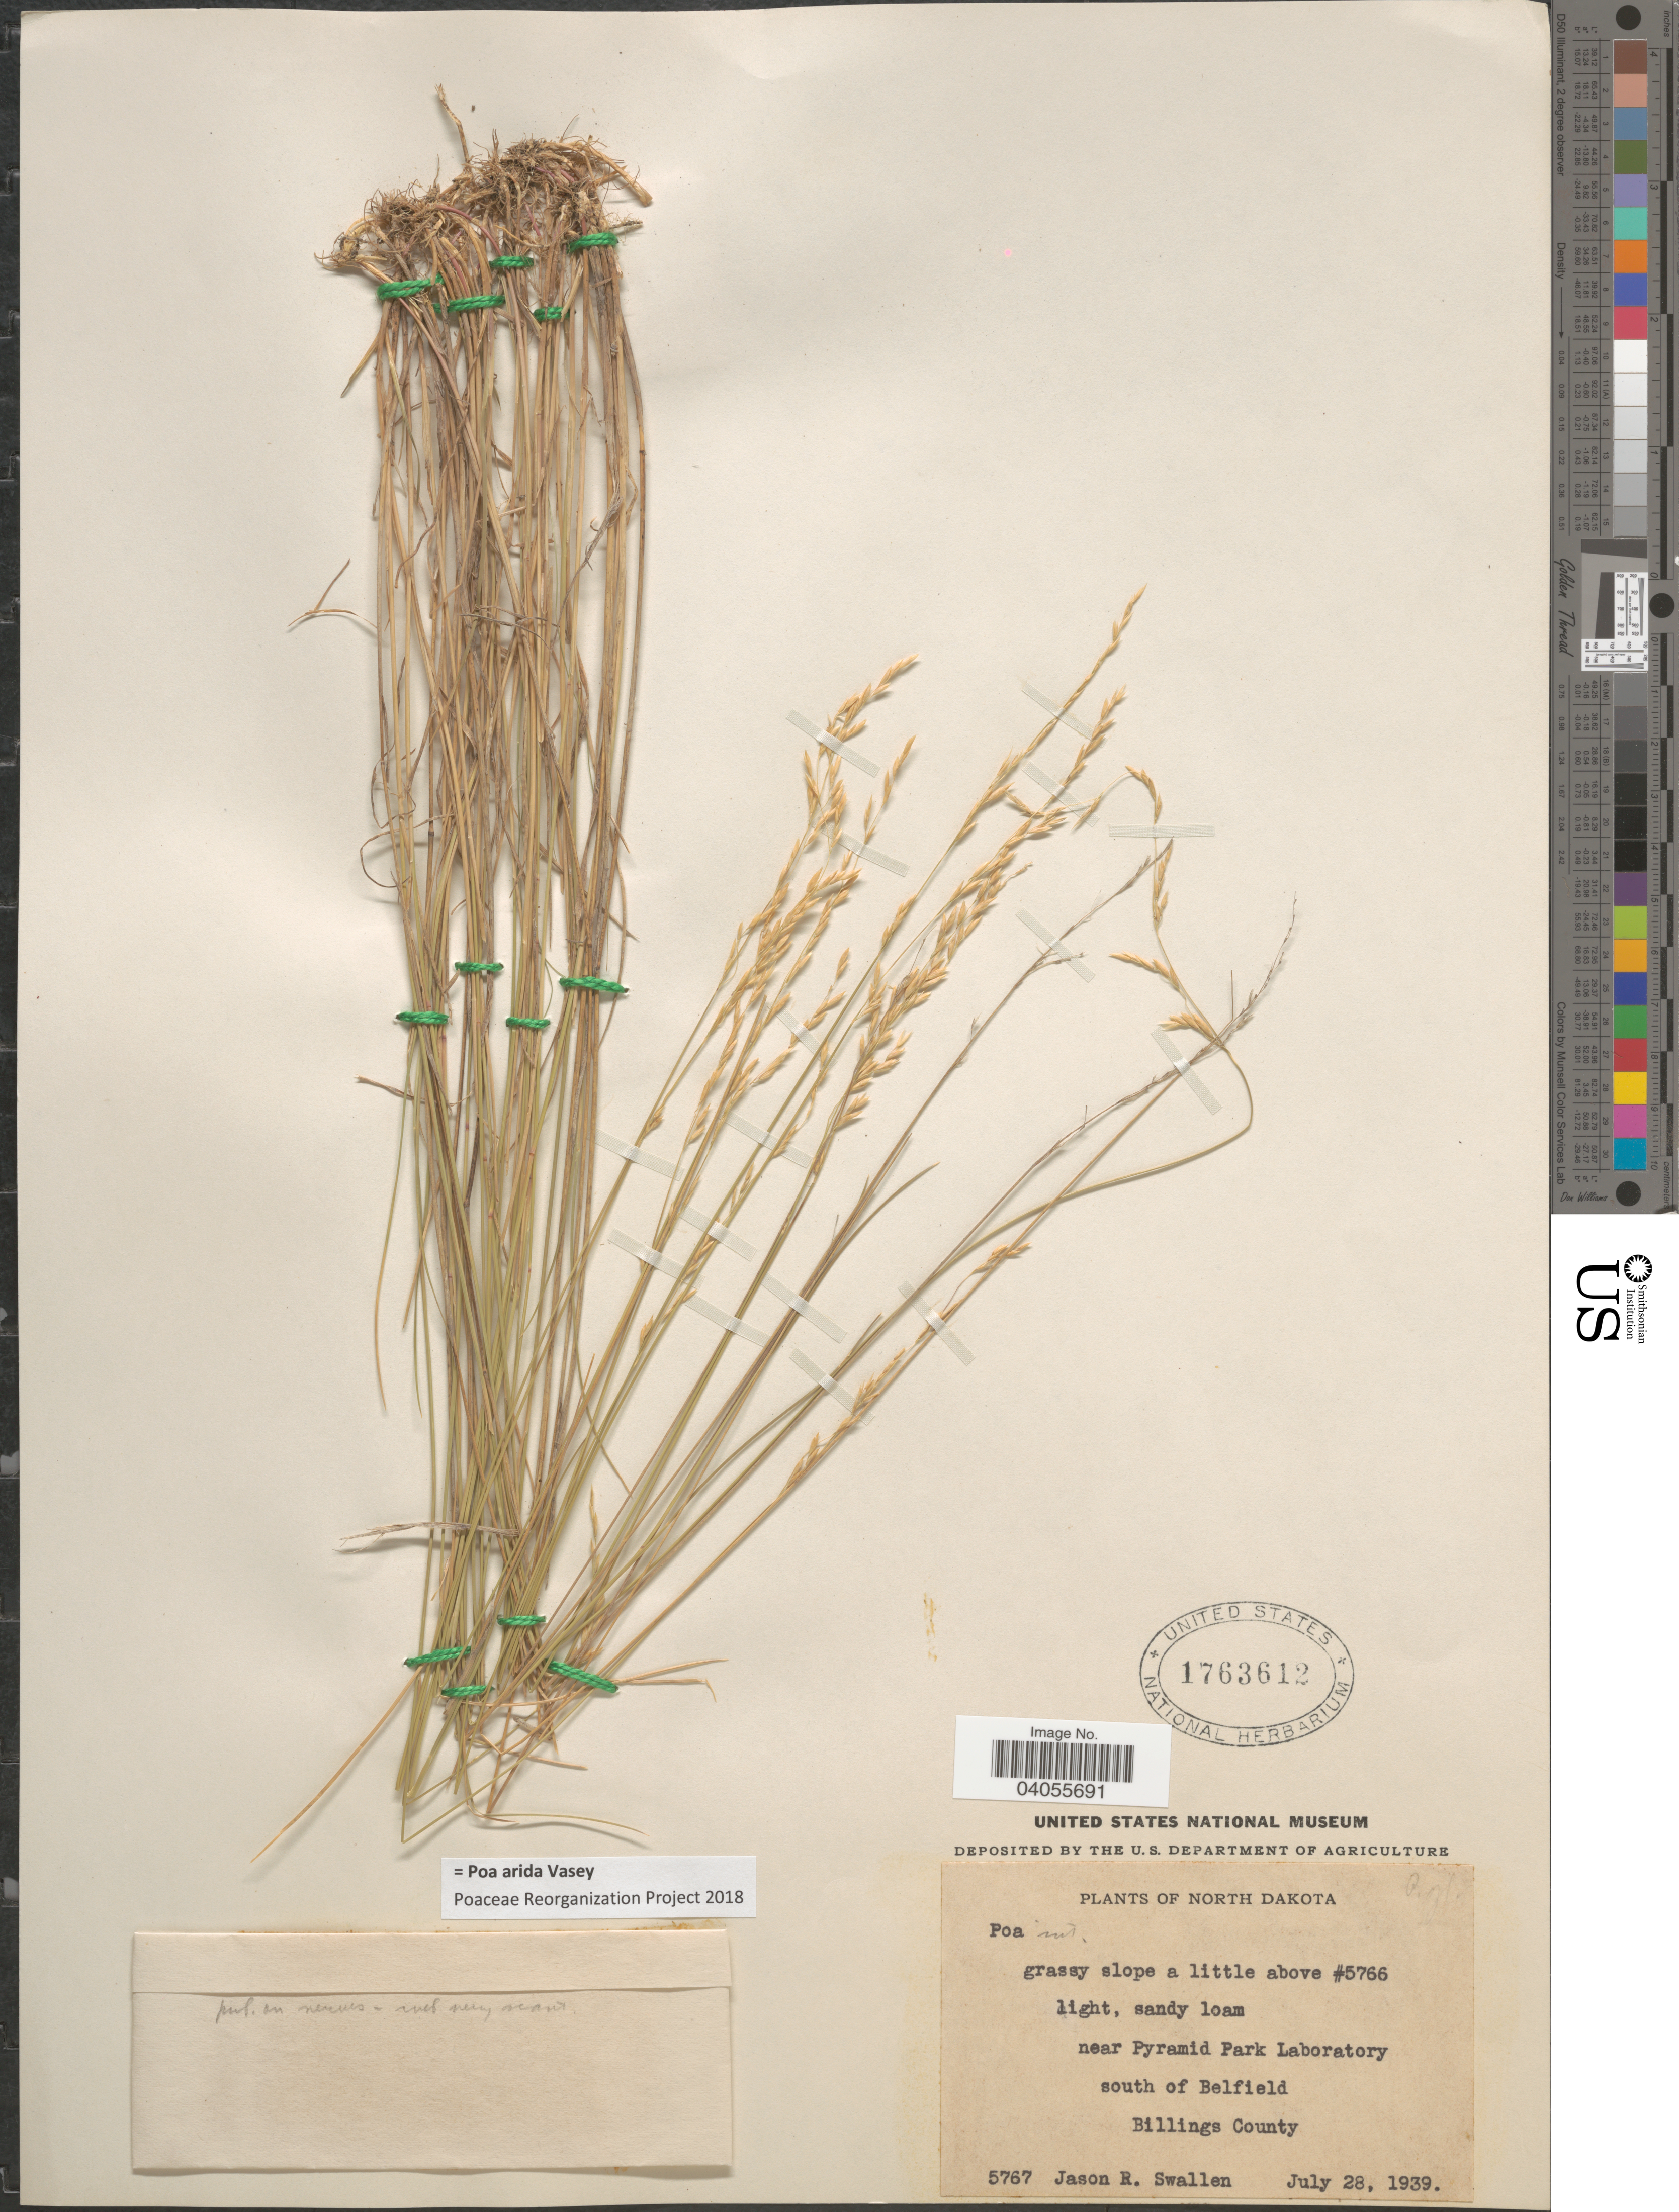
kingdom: Plantae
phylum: Tracheophyta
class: Liliopsida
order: Poales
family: Poaceae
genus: Poa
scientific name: Poa arida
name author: Vasey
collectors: J. R. Swallen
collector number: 5767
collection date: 1939-07-28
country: United States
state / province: North Dakota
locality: Sandy loam near Pyramid Park Laboratory. South of Belfield. Billings County.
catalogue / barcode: US 1763612